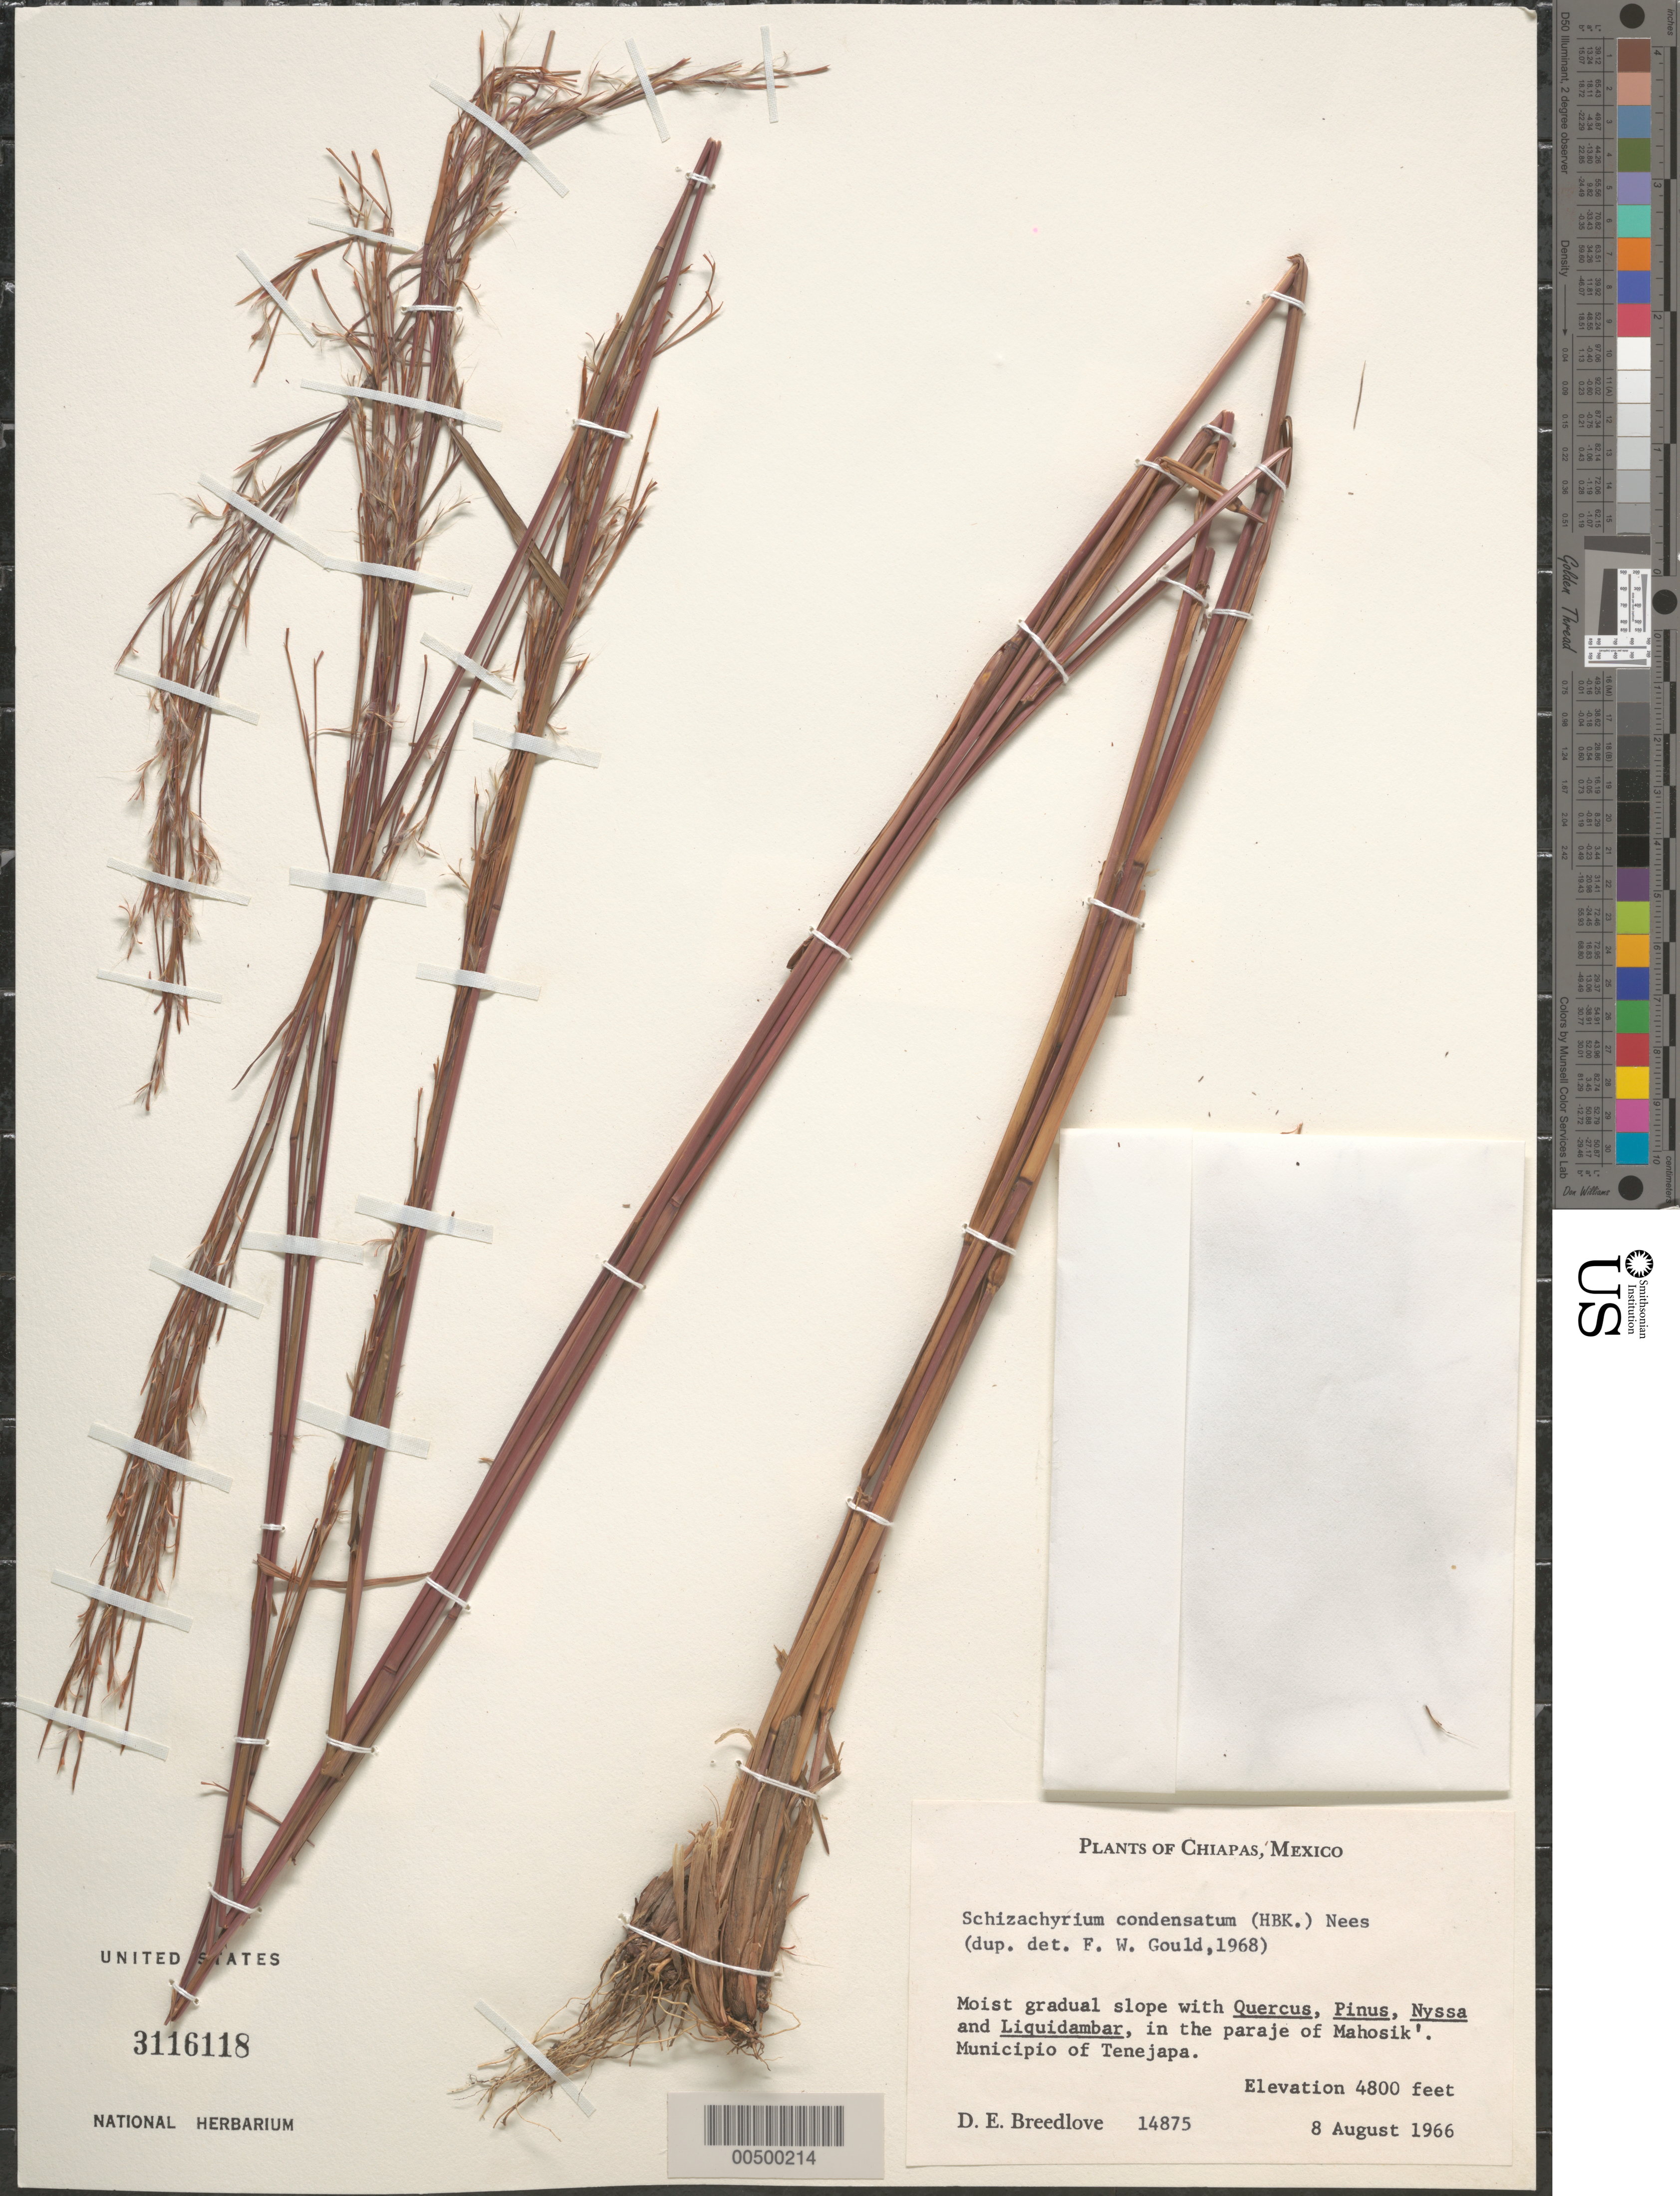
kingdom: Plantae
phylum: Tracheophyta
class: Liliopsida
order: Poales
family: Poaceae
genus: Schizachyrium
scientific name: Schizachyrium condensatum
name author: (Kunth) Nees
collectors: D. E. Breedlove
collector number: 14875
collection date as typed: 9 Aug 1966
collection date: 1966-08-09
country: Mexico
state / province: Chiapas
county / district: Tenejapa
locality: In the paraje of Mahosik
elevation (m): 1463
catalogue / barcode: US 3116118